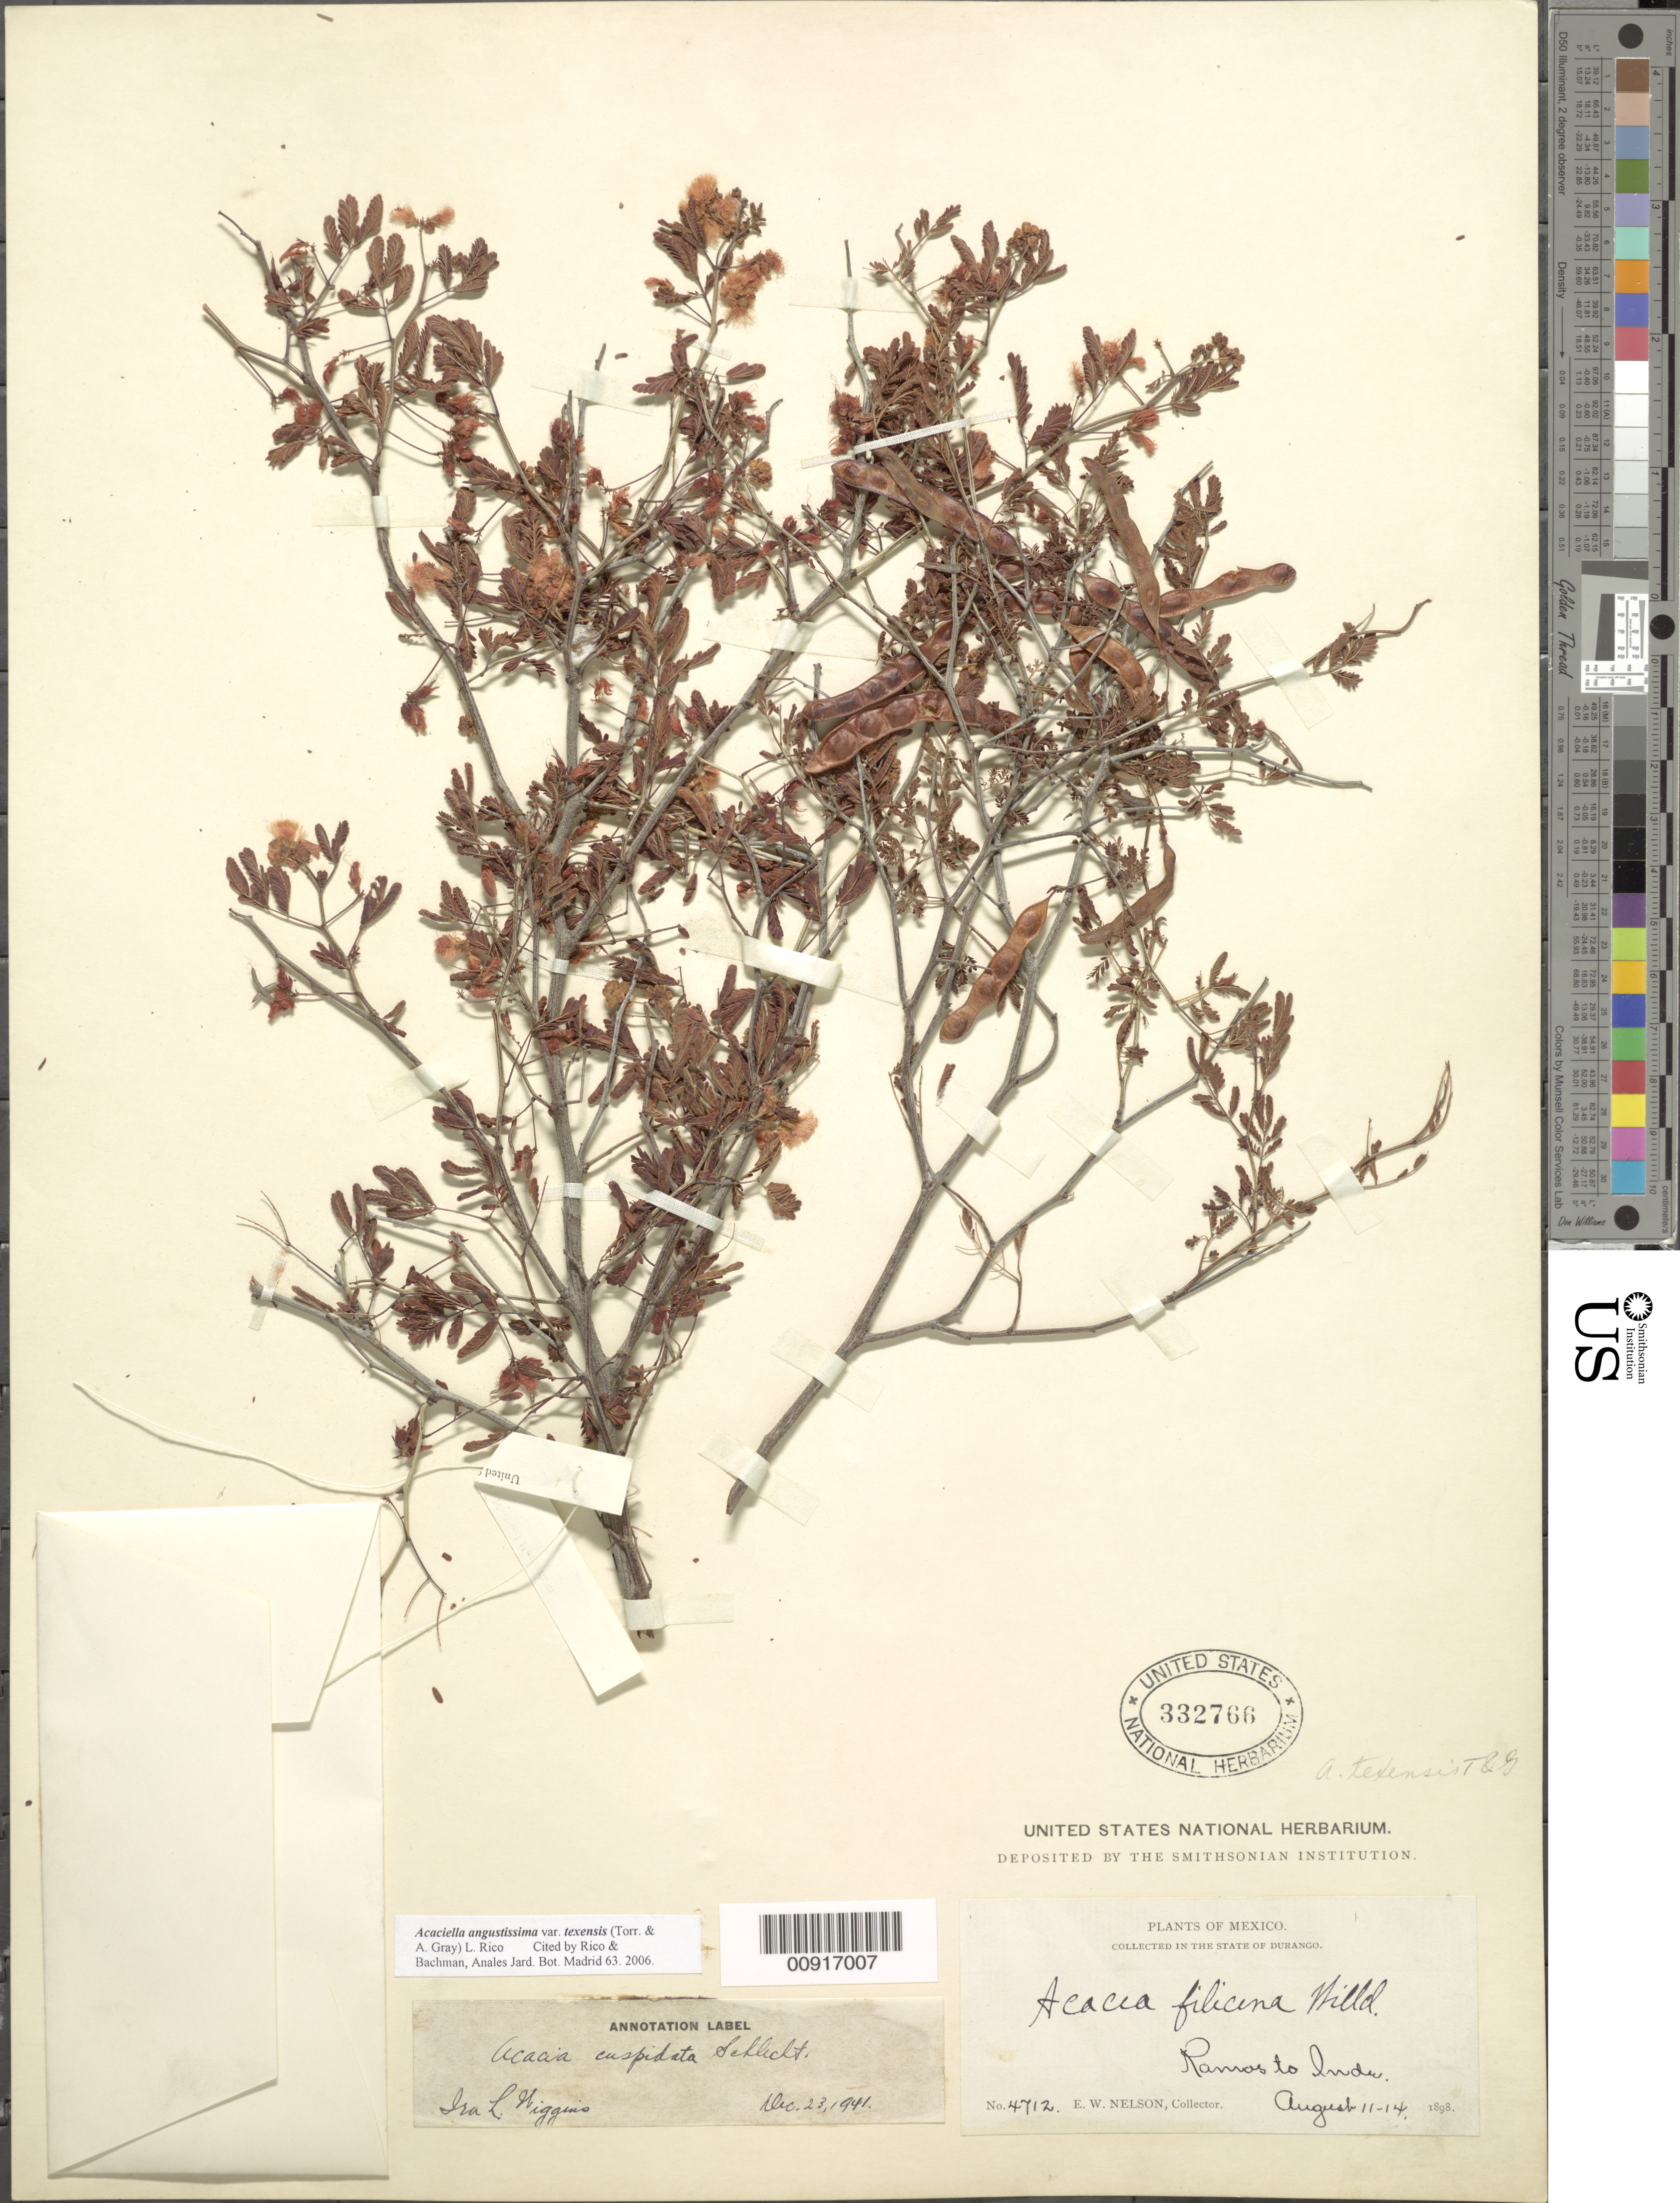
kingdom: Plantae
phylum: Tracheophyta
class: Magnoliopsida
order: Fabales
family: Fabaceae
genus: Acaciella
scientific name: Acaciella angustissima var. texensis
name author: (Nutt. ex Torr. & A. Gray) L. Rico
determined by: Rico, L.; Bachman, --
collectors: E. W. Nelson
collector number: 4712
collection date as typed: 11 Aug 1898 to 14 Aug 1898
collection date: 1898-08-11/1898-08-14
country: Mexico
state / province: Durango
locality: Ramos to Inde.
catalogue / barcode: US 332766